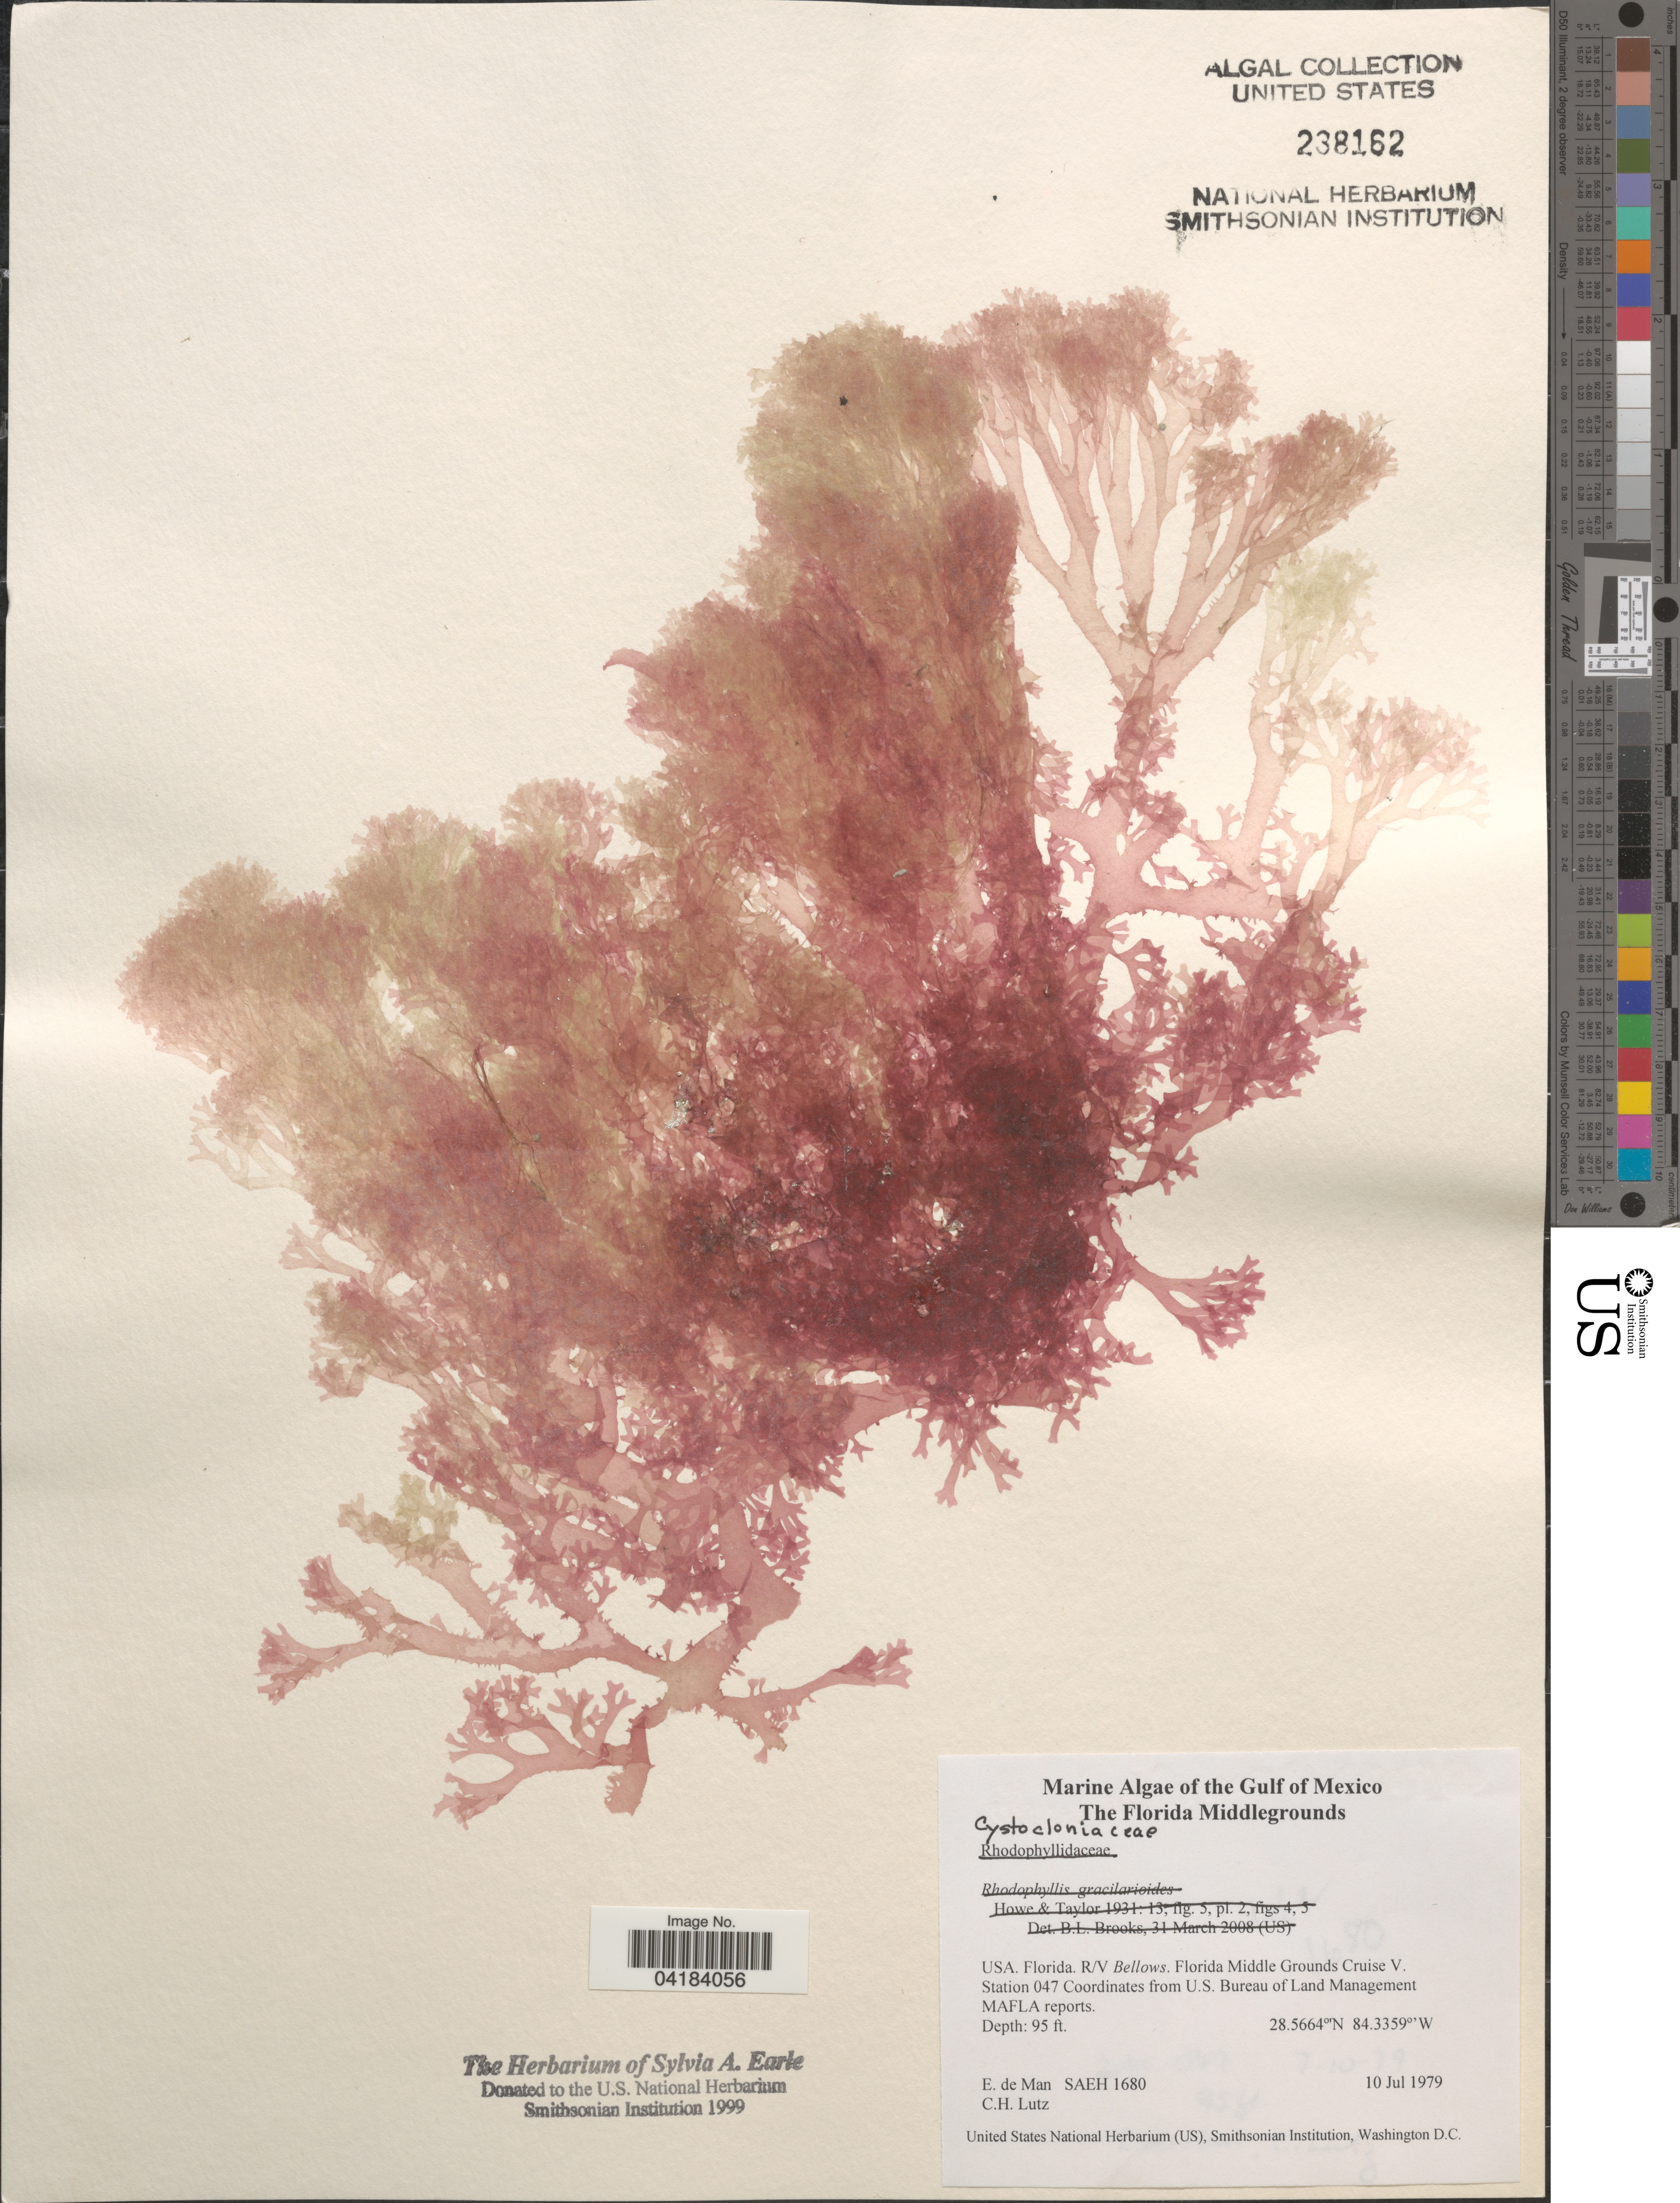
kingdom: Plantae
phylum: Rhodophyta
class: Florideophyceae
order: Gigartinales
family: Cystocloniaceae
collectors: E. de Man & C. Lutz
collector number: SAEH1680?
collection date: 1979-07-10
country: United States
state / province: Florida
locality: The Gulf of Mexico. The Florida Middlegrounds. R/V Bellows. Florida Middle Grounds Cruise V. Station 047.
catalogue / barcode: US 238162